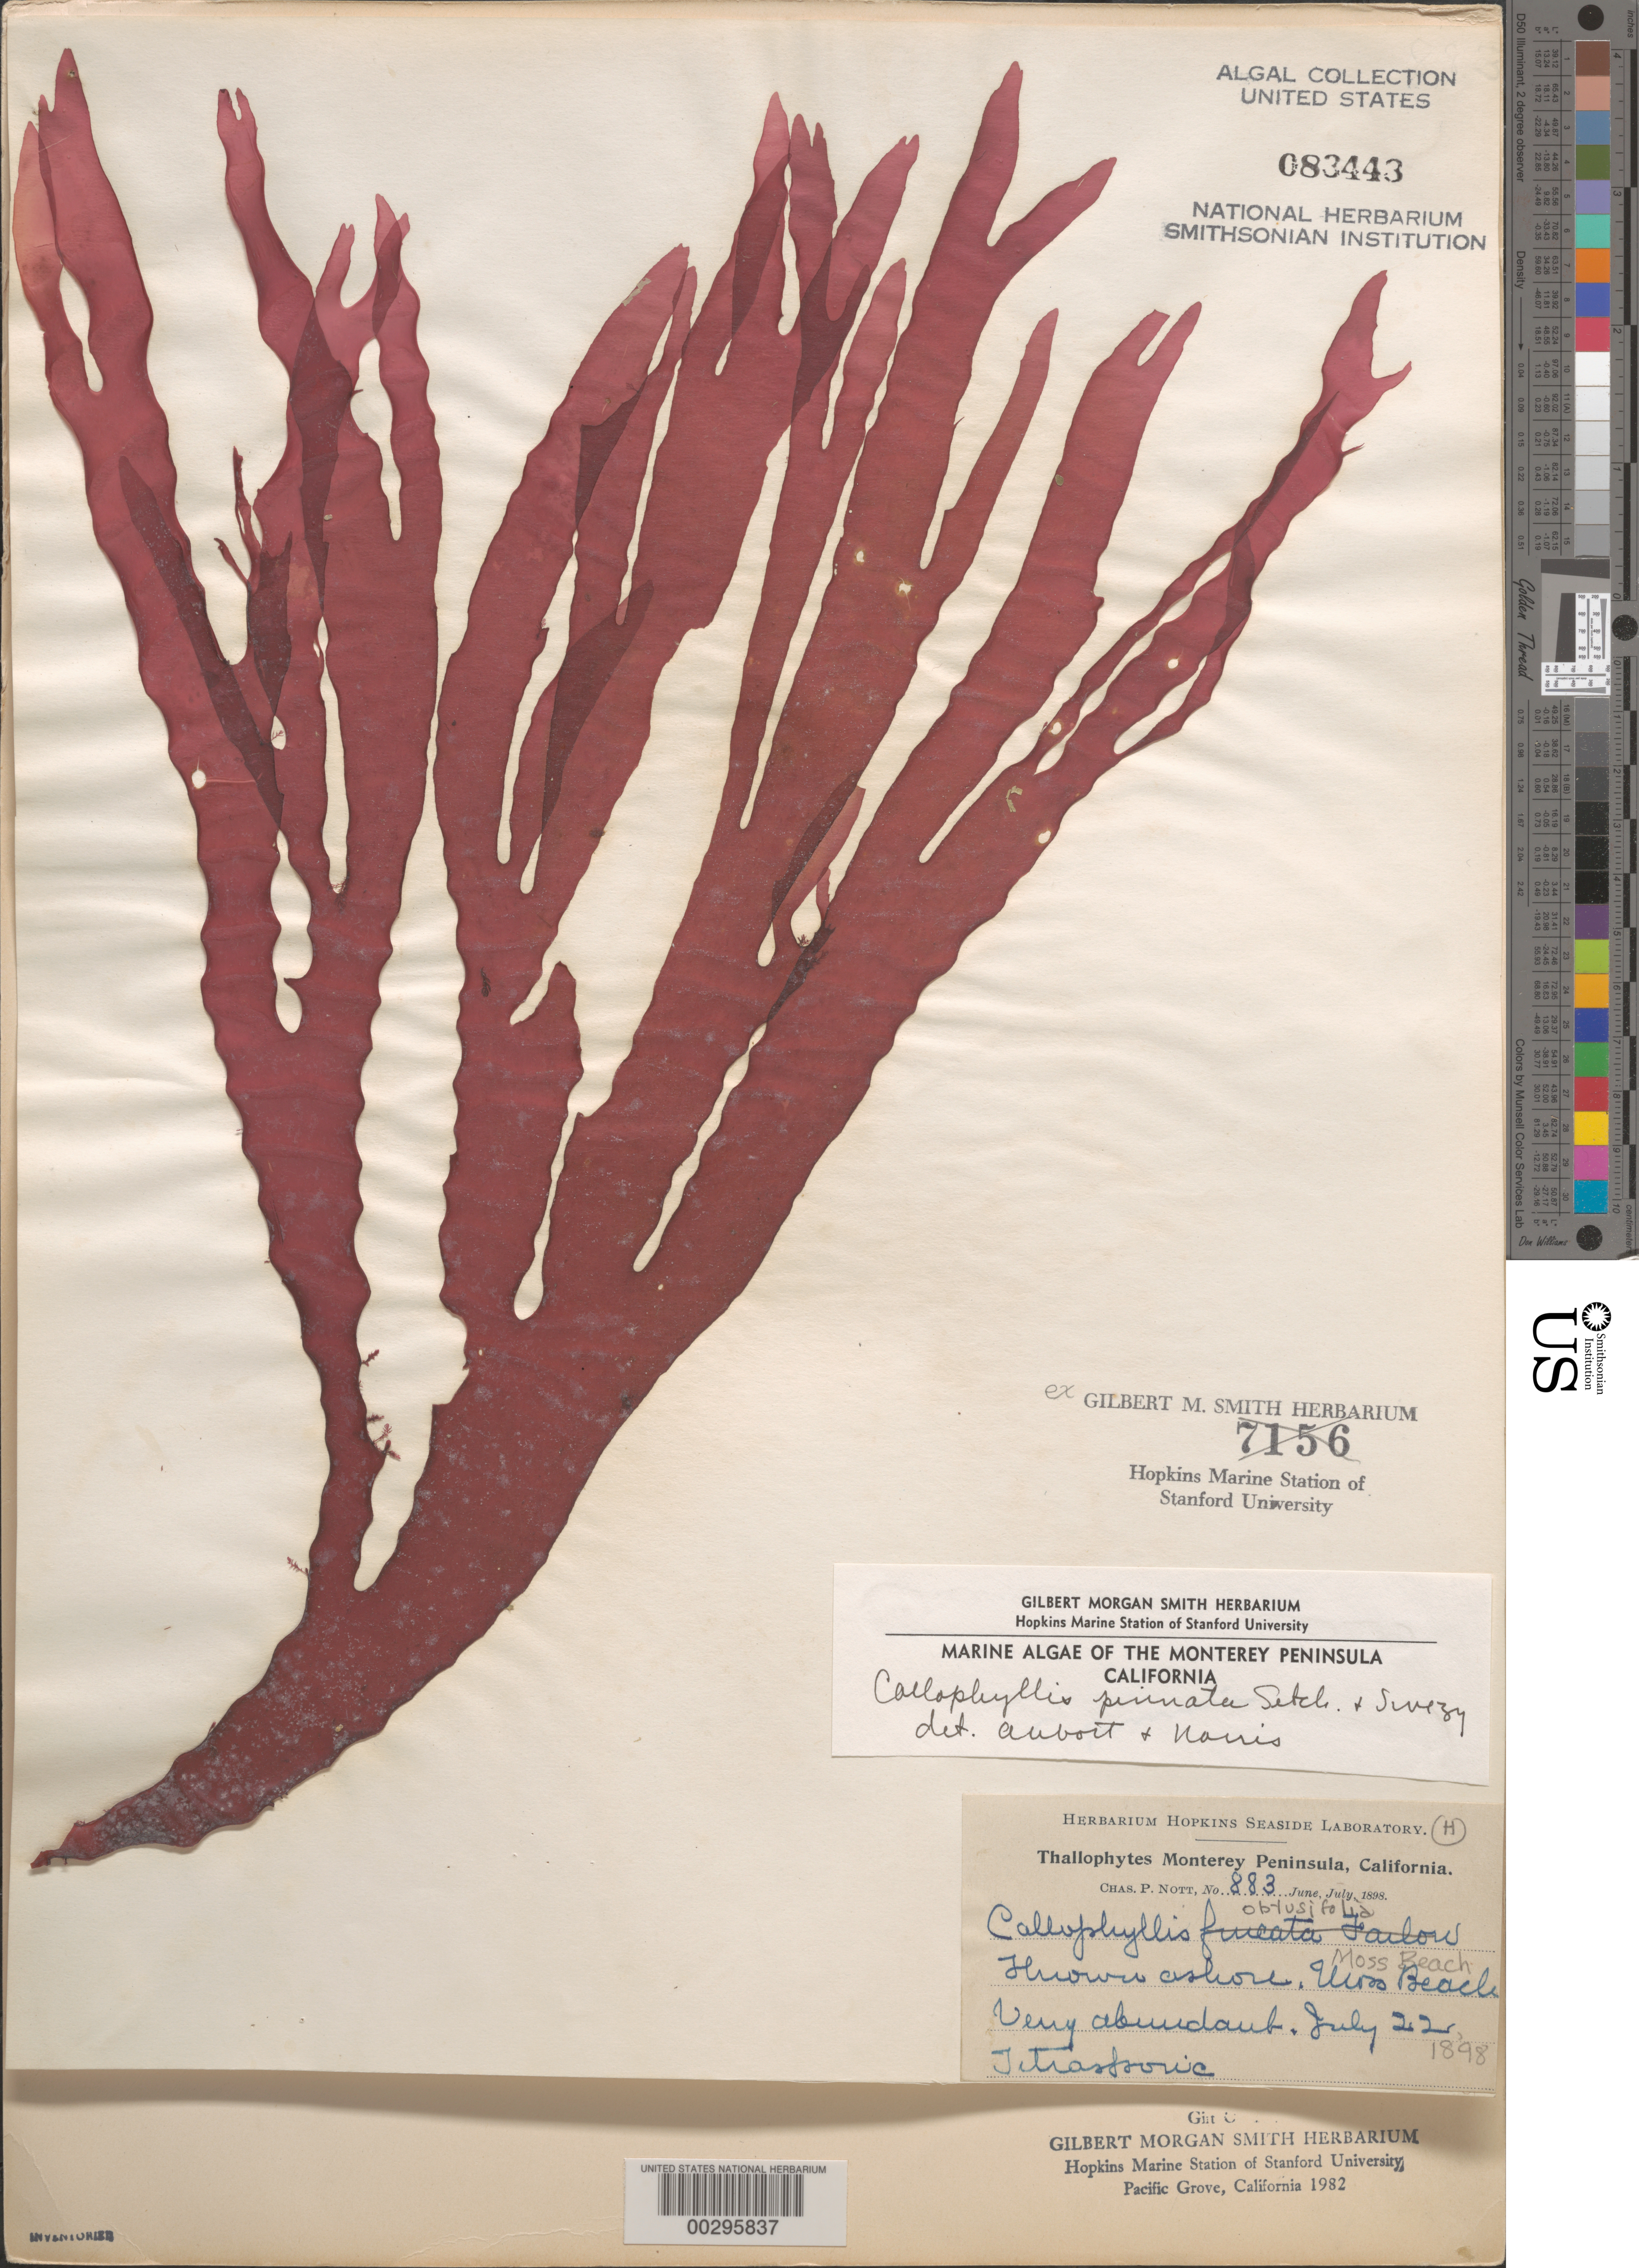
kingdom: Plantae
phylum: Rhodophyta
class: Florideophyceae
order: Gigartinales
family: Kallymeniaceae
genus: Callophyllis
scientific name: Callophyllis pinnata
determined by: Abbott, I. A.; Norris, R. E.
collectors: C. Nott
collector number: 883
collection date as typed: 22 Jul 1898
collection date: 1898-07-22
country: United States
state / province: California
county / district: Monterey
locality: Moss Beach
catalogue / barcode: US 83443